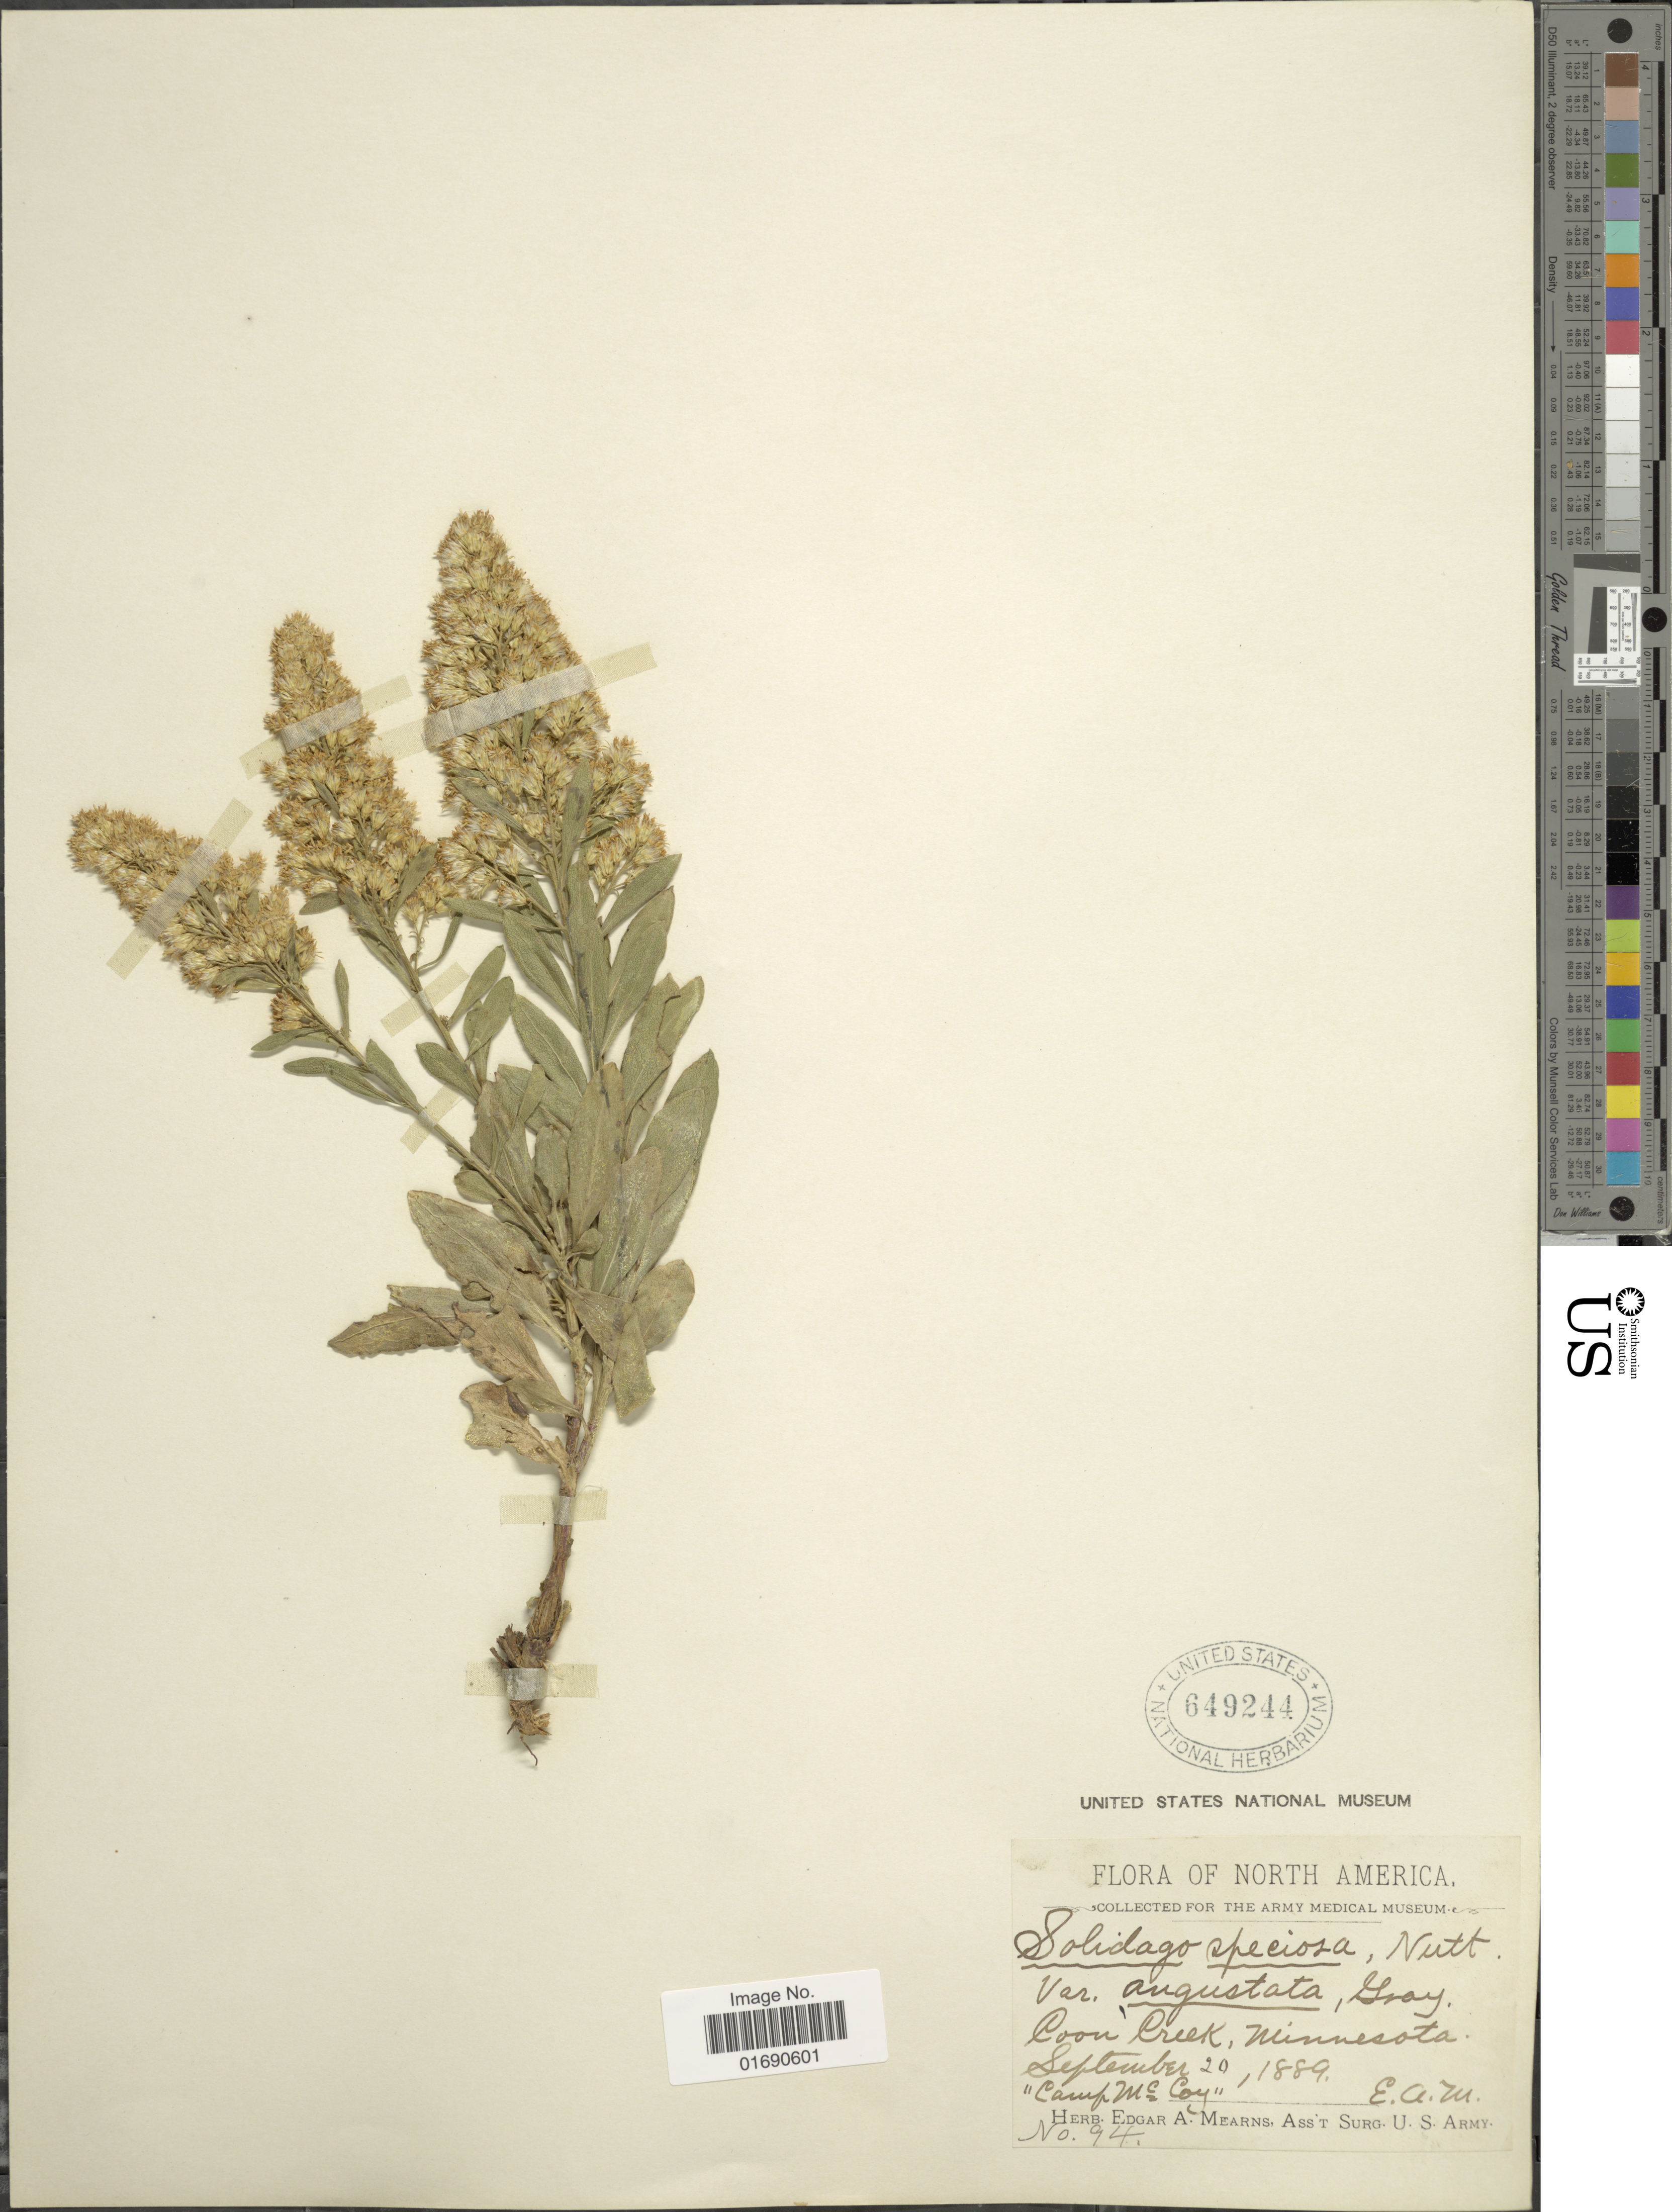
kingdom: Plantae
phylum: Tracheophyta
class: Magnoliopsida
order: Asterales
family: Asteraceae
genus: Solidago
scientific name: Solidago speciosa var. angustata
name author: Torr. & A. Gray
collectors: E. A. Mearns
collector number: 94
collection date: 1889-09-20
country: United States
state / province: Minnesota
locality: Coon Creek, 'Camp Mc Coy'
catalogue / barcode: US 649244